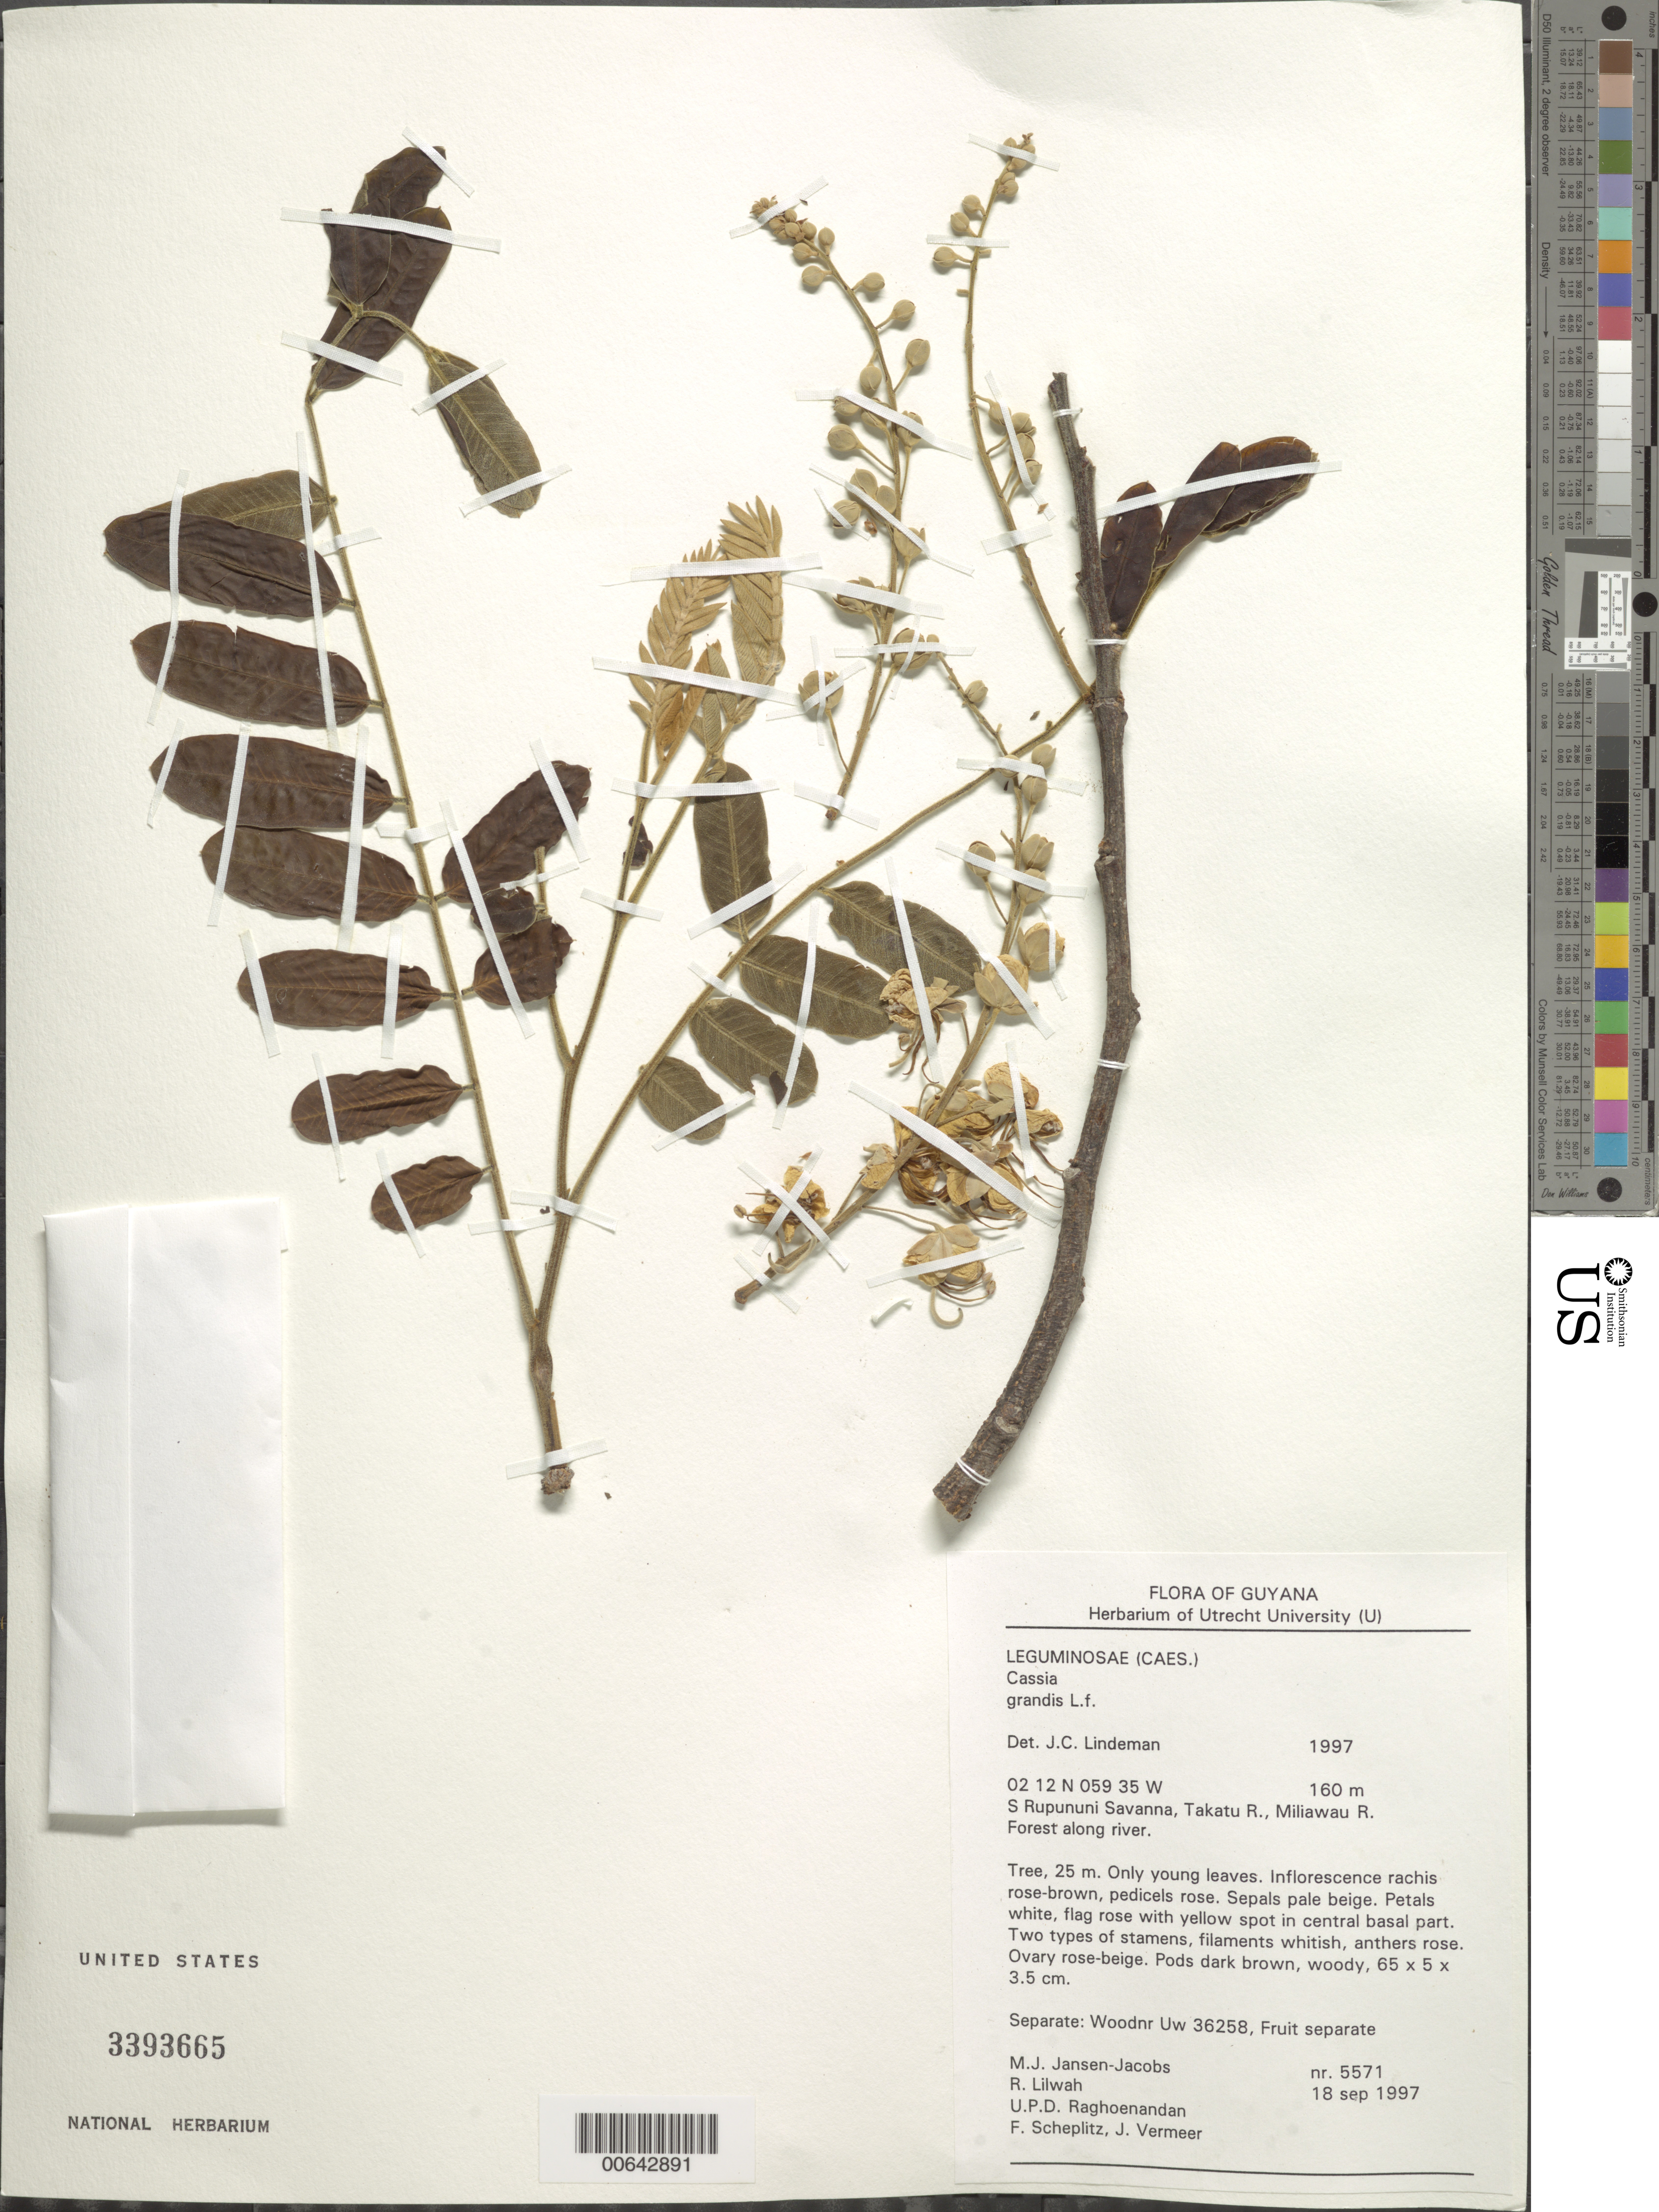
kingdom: Plantae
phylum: Tracheophyta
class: Magnoliopsida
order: Fabales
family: Fabaceae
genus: Cassia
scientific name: Cassia grandis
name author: L. f.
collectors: M. J. Jansen-Jacobs, R. Lilwah, U. Raghoenandan, F. Scheplitz & J. Vermeer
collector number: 5571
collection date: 1997-09-18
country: Guyana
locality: S Rupununi Savnna, Takatu r., Miliawau r. Forest along river.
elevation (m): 160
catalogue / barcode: US 3393665